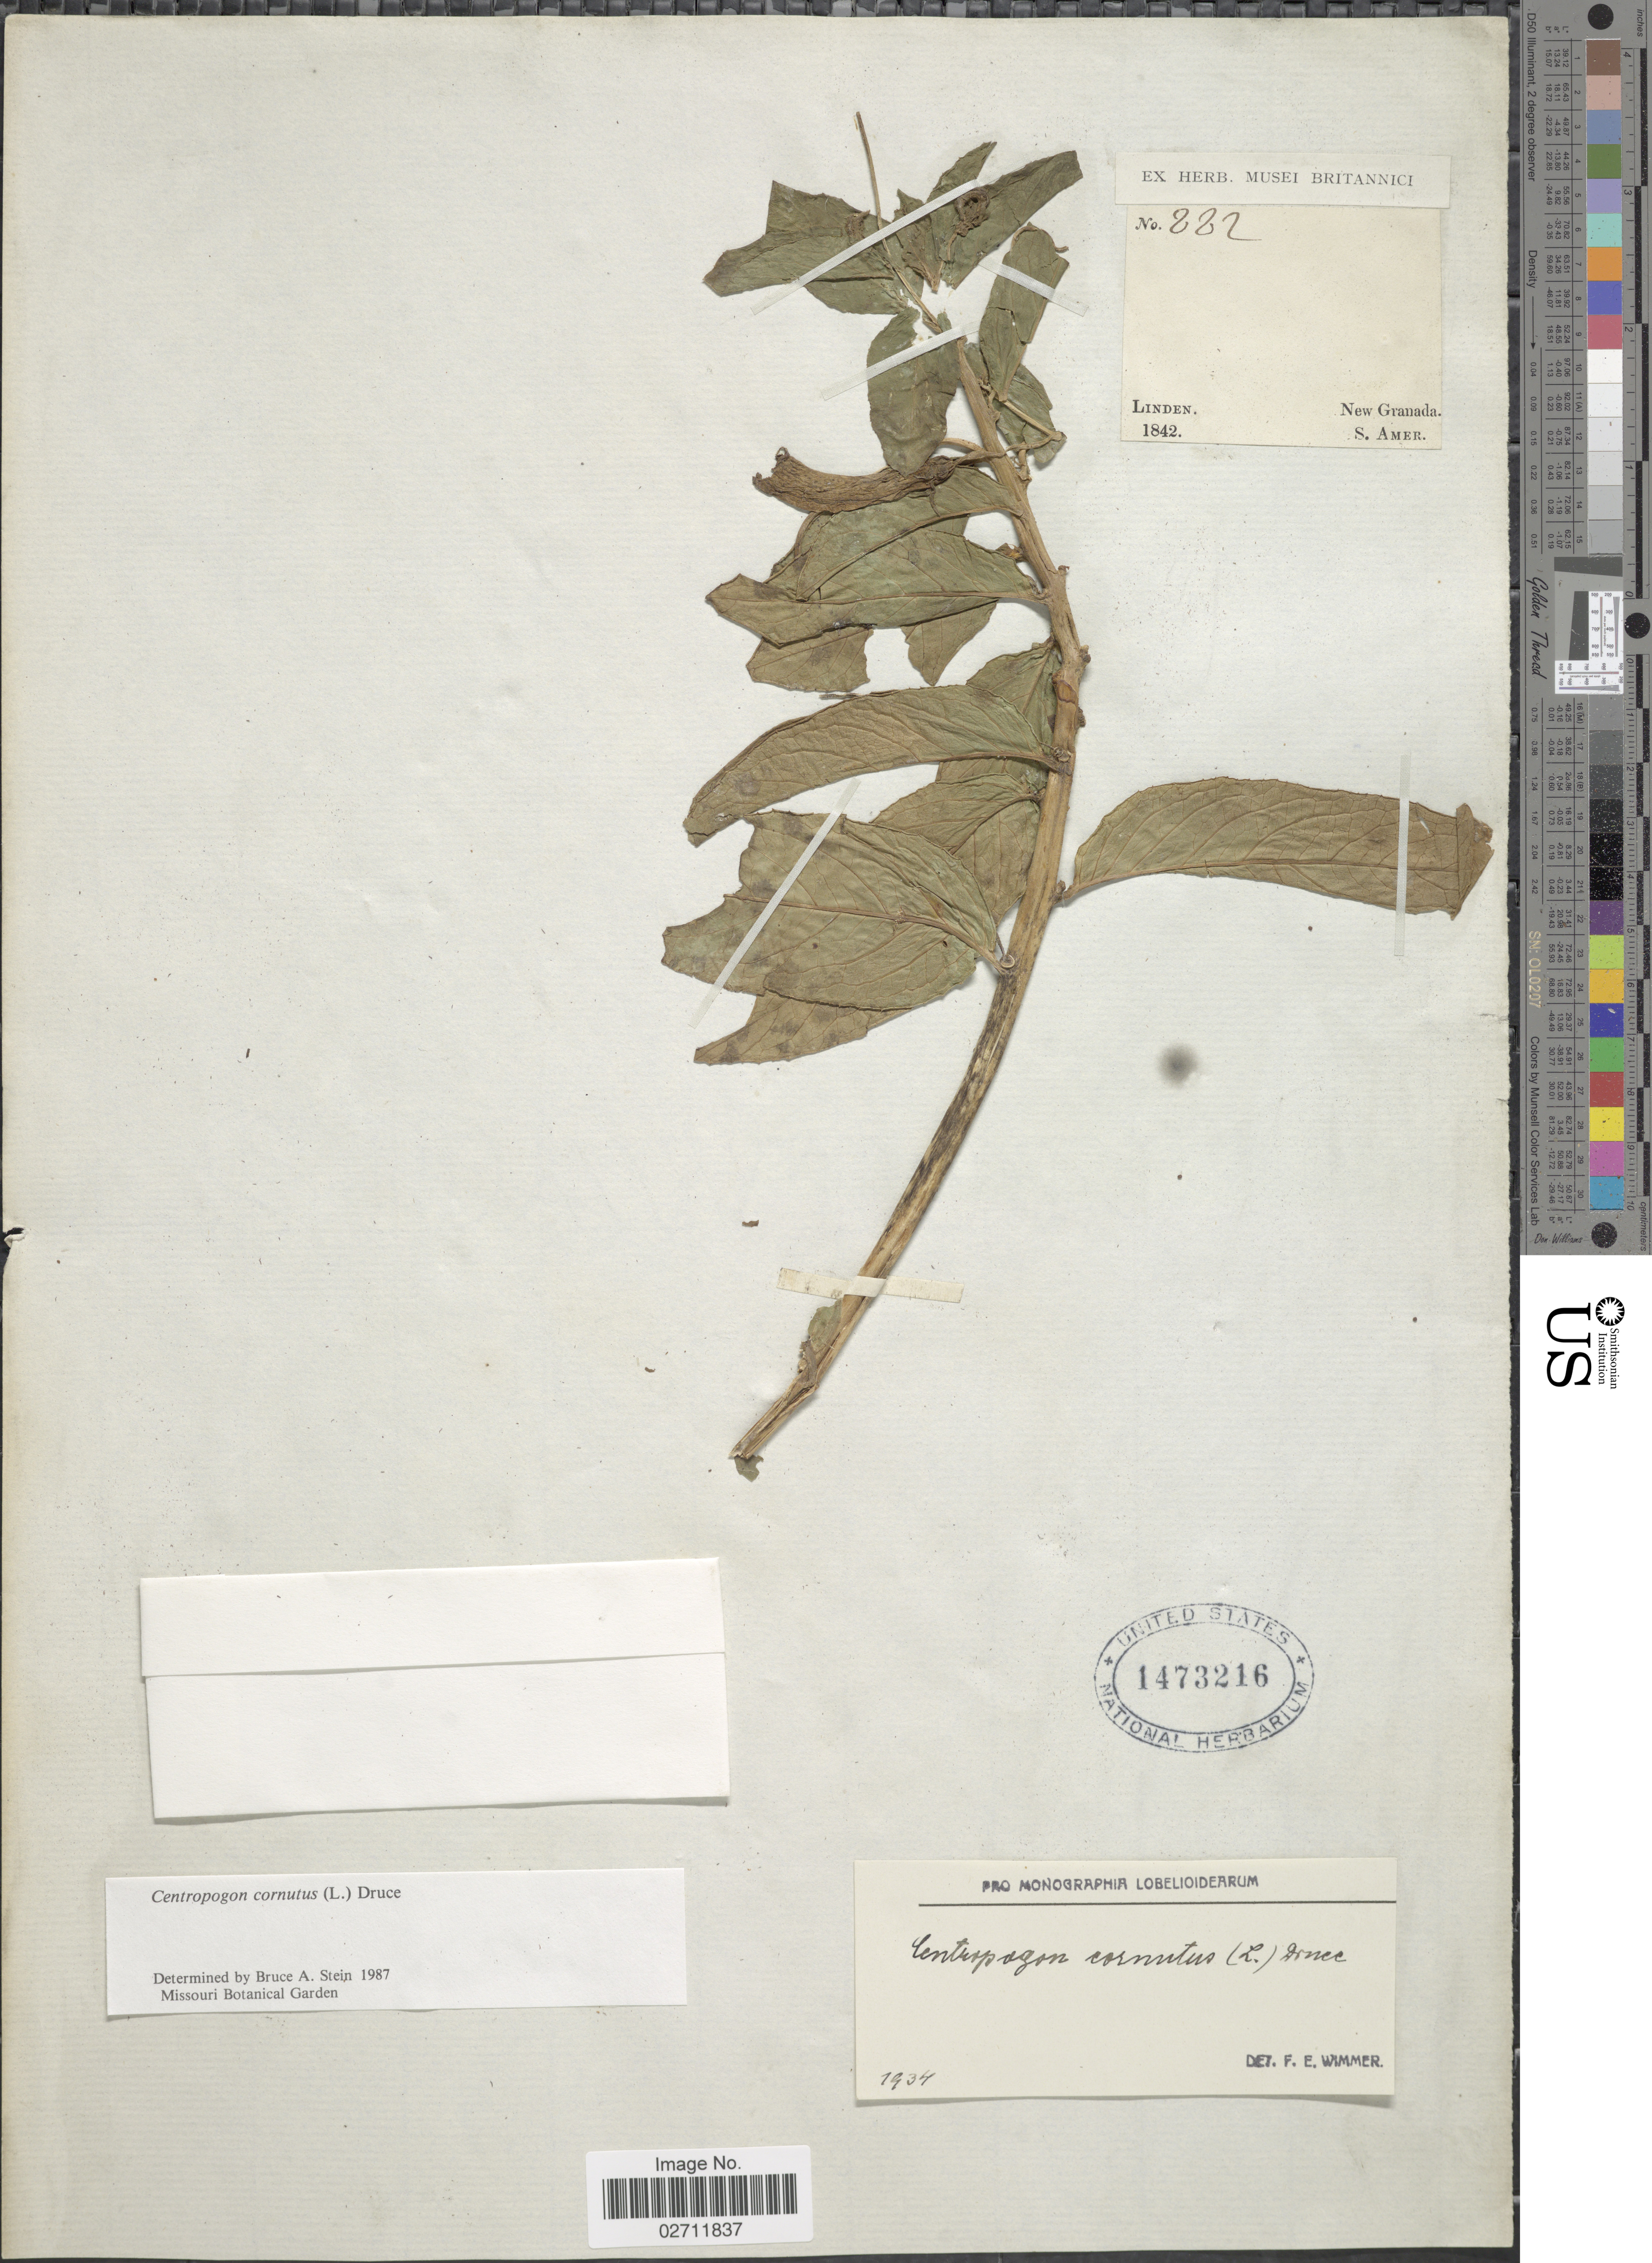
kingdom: Plantae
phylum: Tracheophyta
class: Magnoliopsida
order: Asterales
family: Campanulaceae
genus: Centropogon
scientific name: Centropogon cornutus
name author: (L.) Druce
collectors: -- Linden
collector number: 222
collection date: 1842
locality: New Grenada. S. Amer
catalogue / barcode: US 1473216